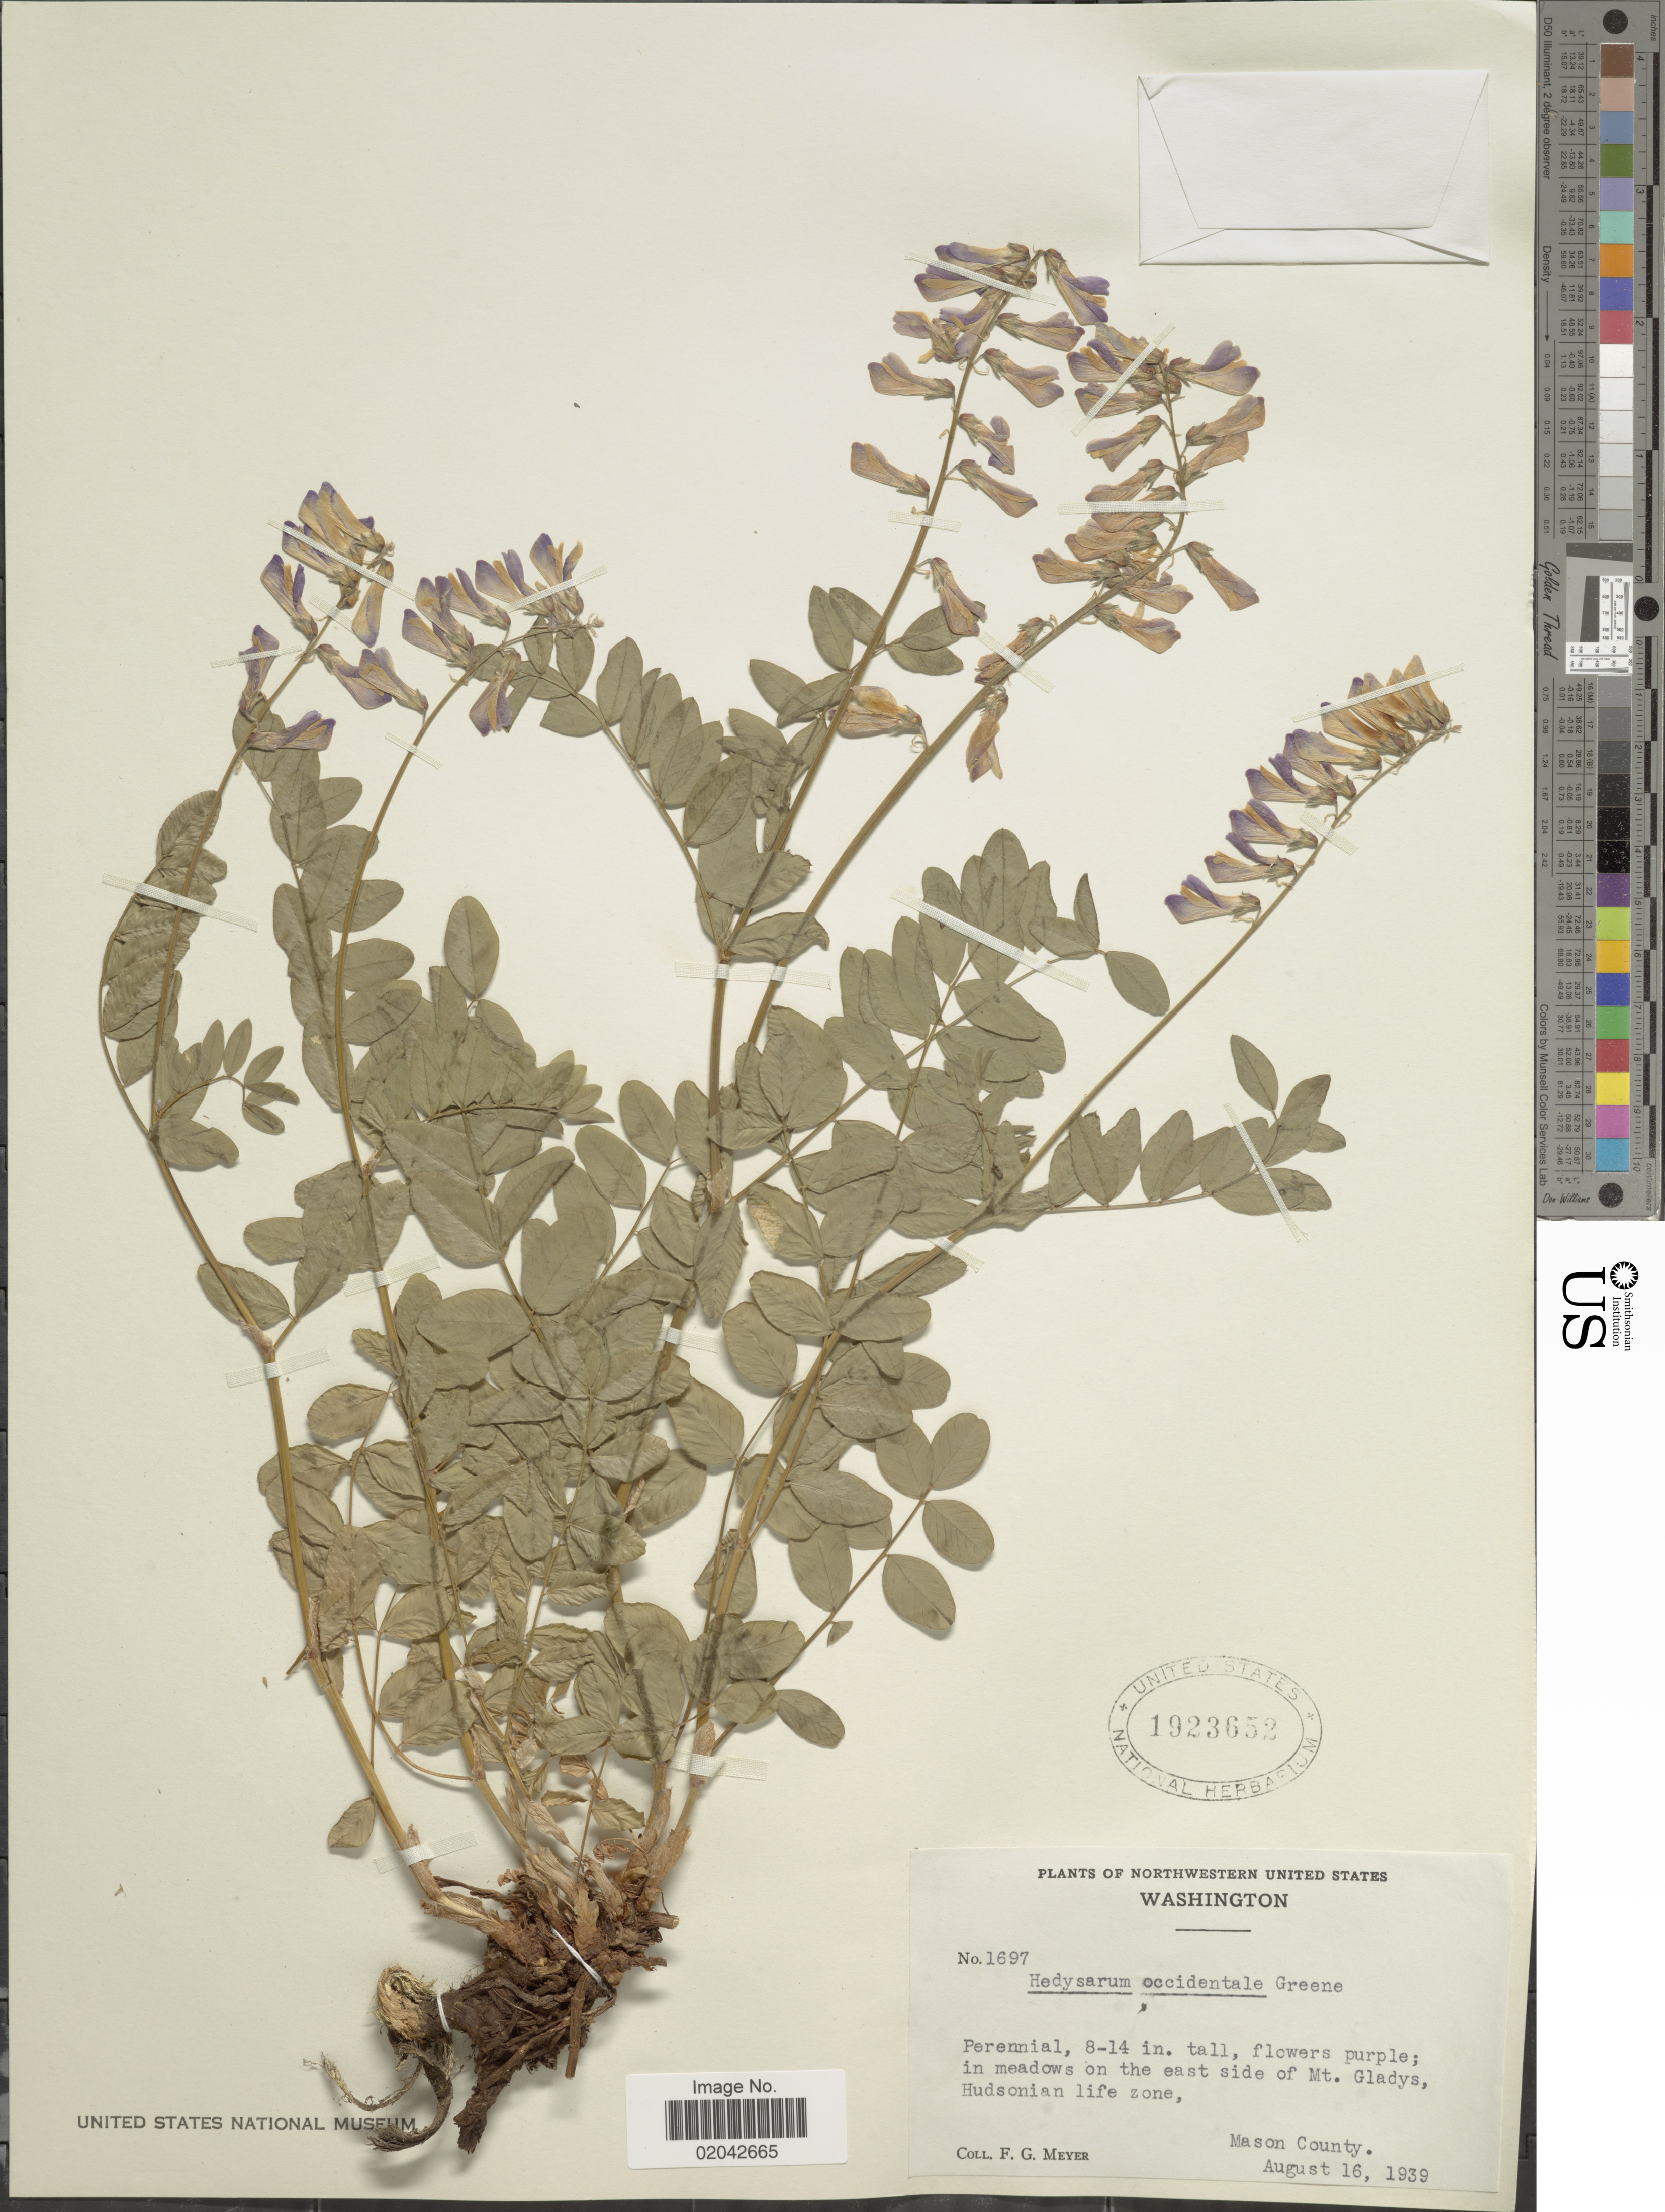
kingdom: Plantae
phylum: Tracheophyta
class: Magnoliopsida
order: Fabales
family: Fabaceae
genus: Hedysarum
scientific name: Hedysarum occidentale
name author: Greene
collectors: F. G. Meyer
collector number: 1697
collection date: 1939-08-16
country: United States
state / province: Washington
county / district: Mason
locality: In meadows on the east side of Mt. Gladys, Hudsonian life Zone, Mason County.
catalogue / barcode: US 1923652